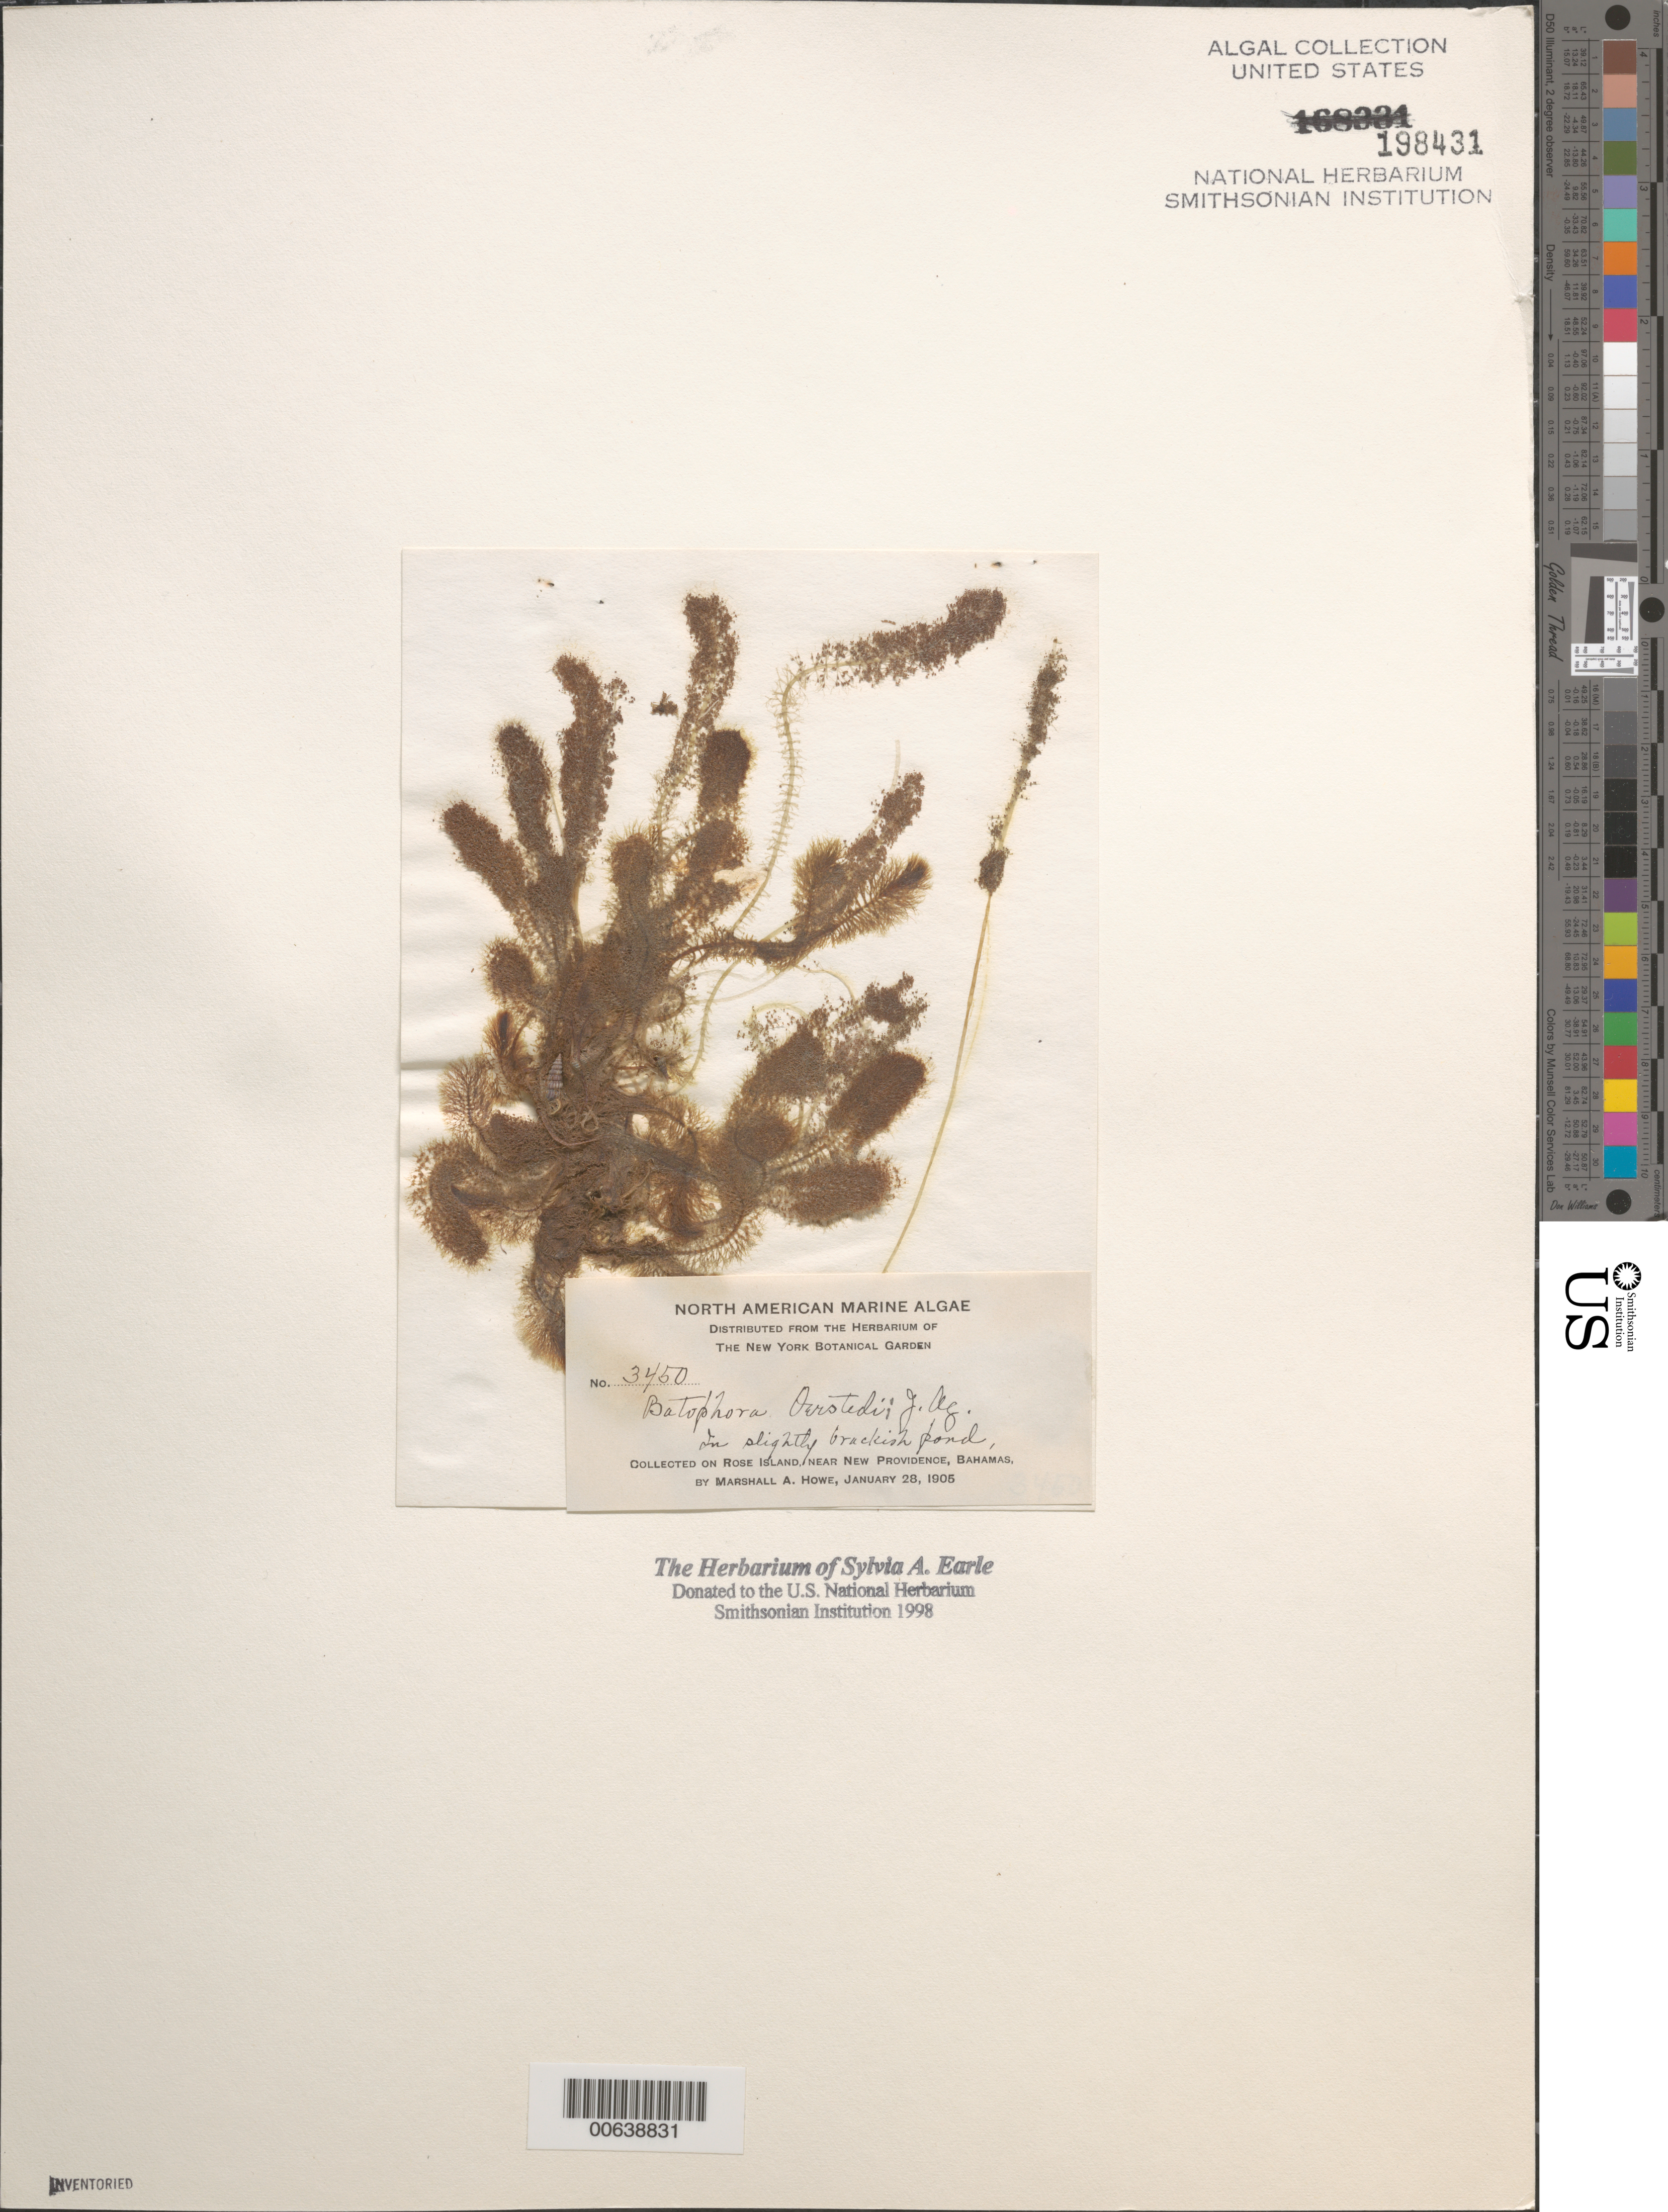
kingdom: Plantae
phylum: Chlorophyta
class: Ulvophyceae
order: Dasycladales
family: Dasycladaceae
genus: Batophora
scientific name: Batophora oerstedii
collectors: M. A. Howe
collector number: MAH 3450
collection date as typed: January 28, 1905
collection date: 1905-01-28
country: Bahamas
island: Rose Island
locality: Near New Providence Island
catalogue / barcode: US 198431